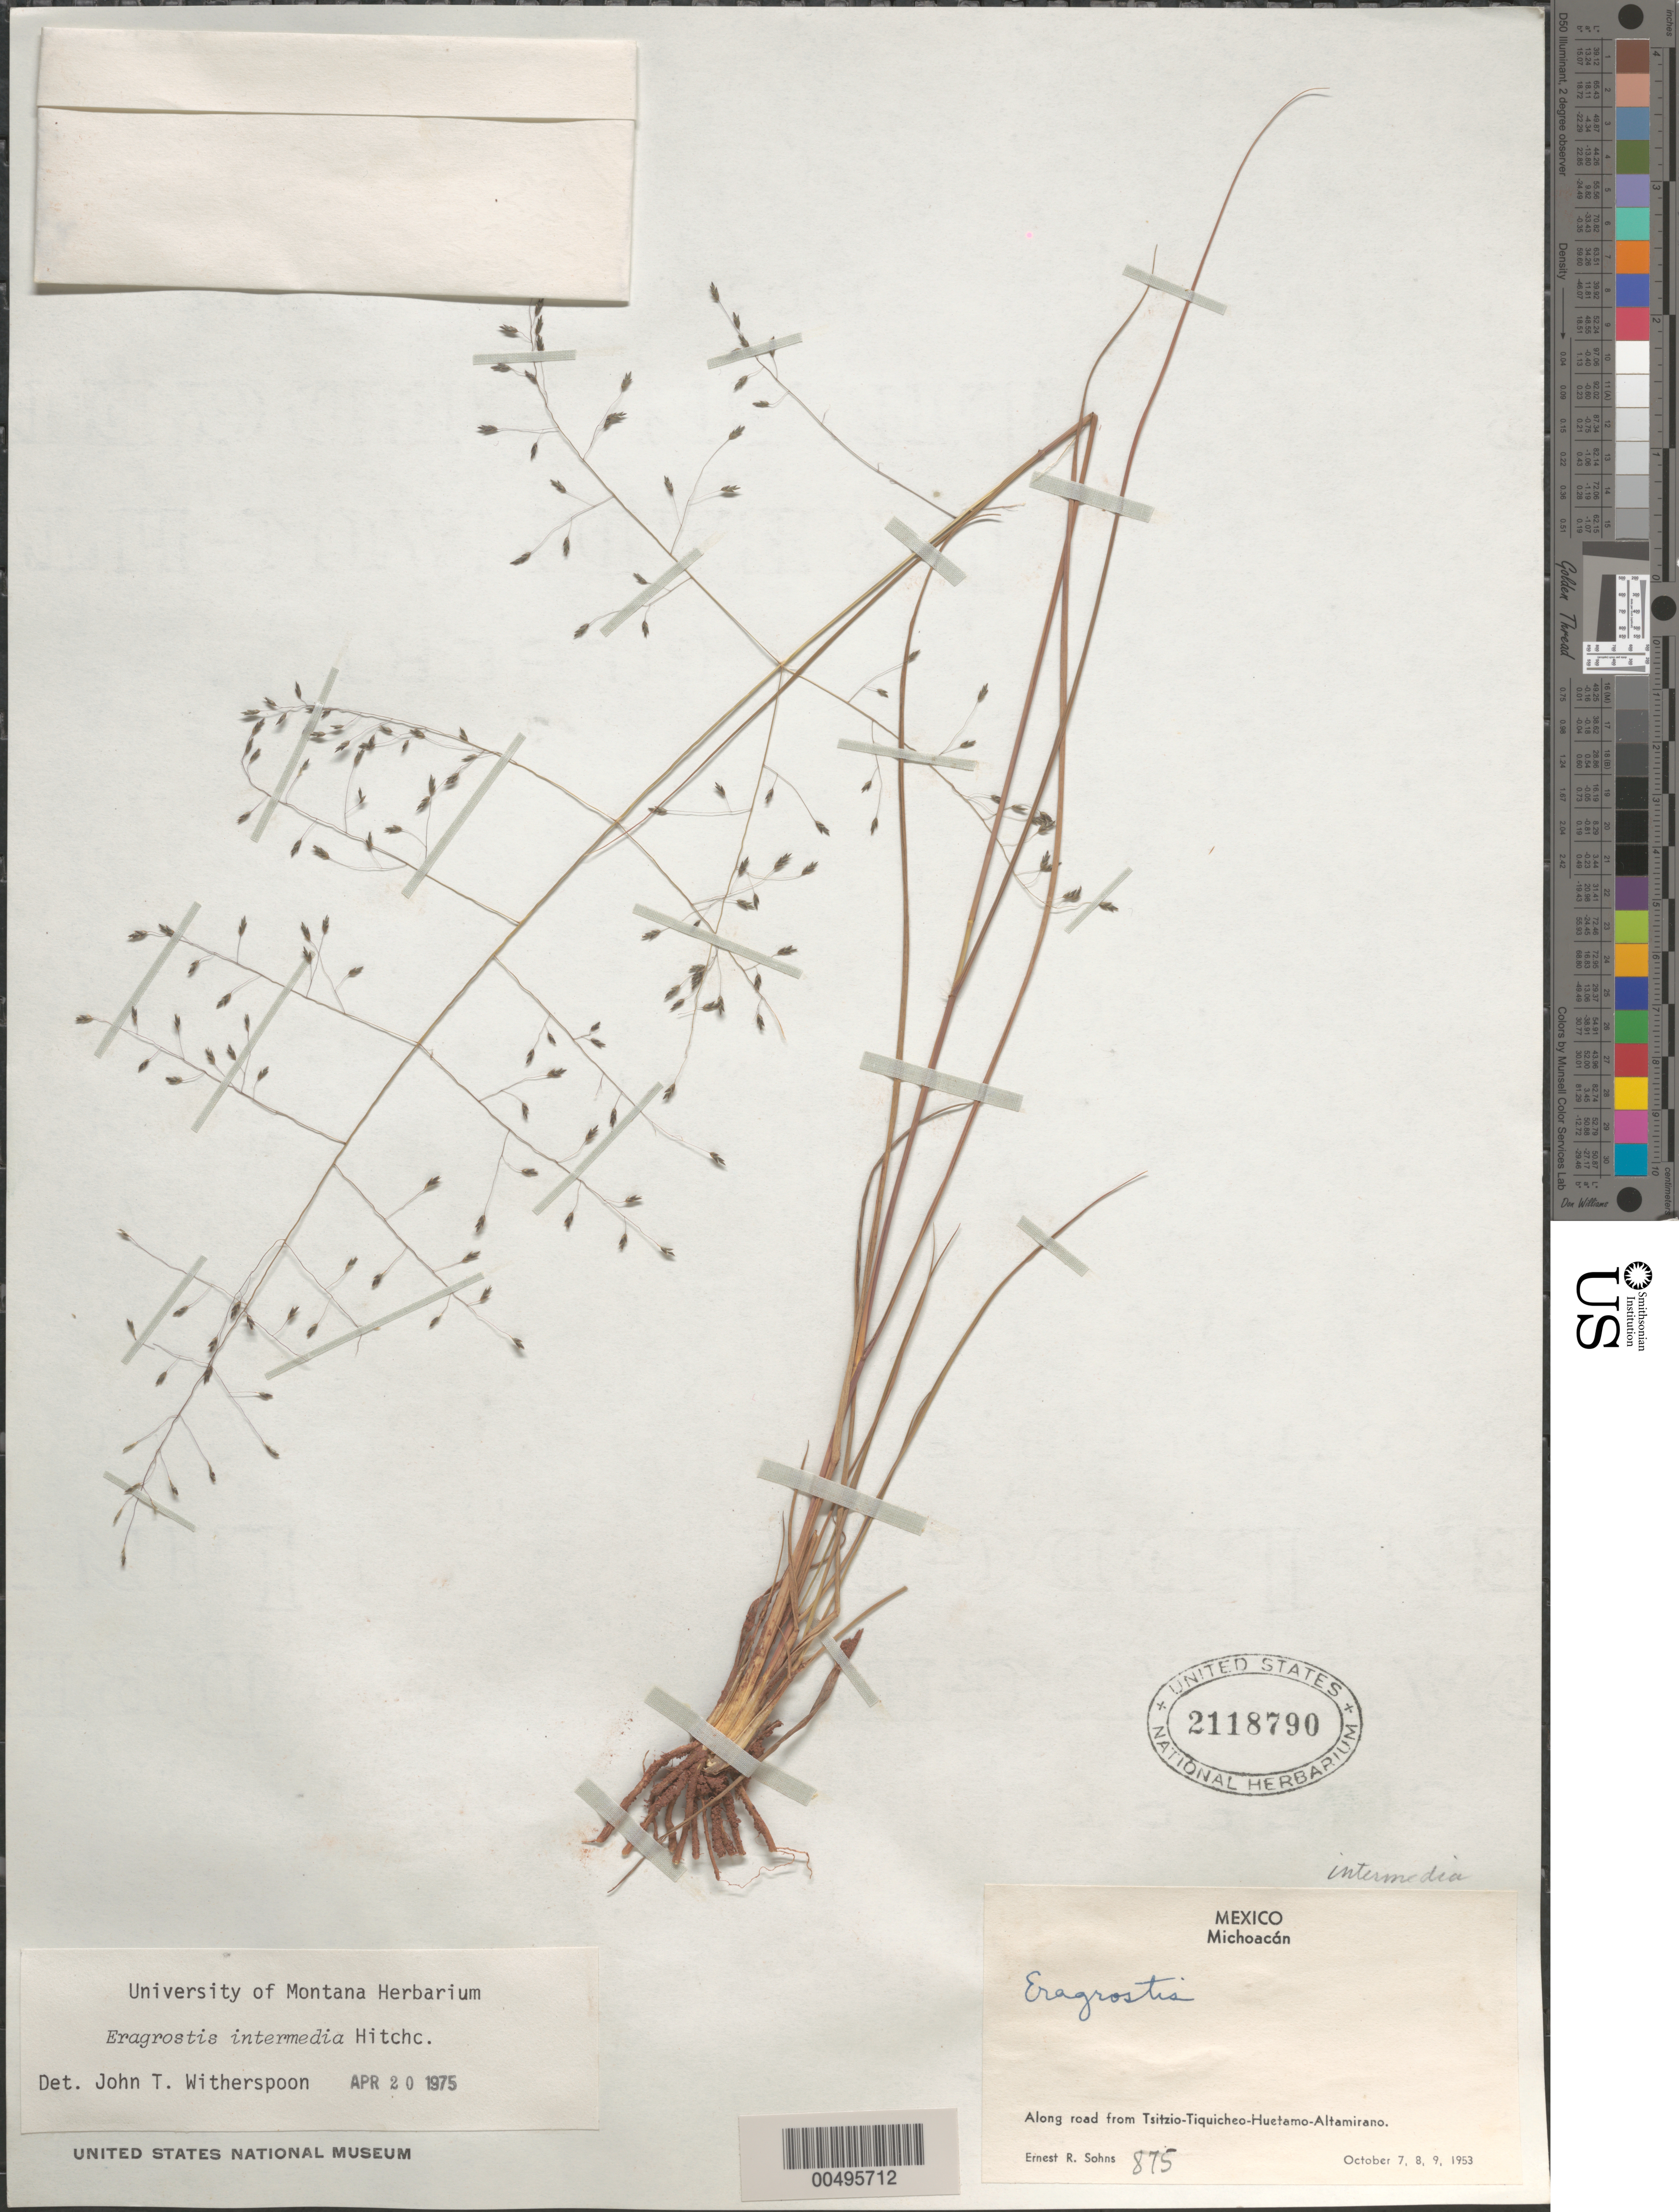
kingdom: Plantae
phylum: Tracheophyta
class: Liliopsida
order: Poales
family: Poaceae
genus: Eragrostis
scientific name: Eragrostis intermedia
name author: Hitchc.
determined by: Witherspoon, John T.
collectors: E. R. Sohns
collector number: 875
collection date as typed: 7 Oct 1953 to 9 Oct 1953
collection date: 1953-10-07/1953-10-09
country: Mexico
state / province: Michoacán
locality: Along rd from Tsitzio-Tiquicheo-Huetamo-Altamirano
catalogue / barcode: US 2118790